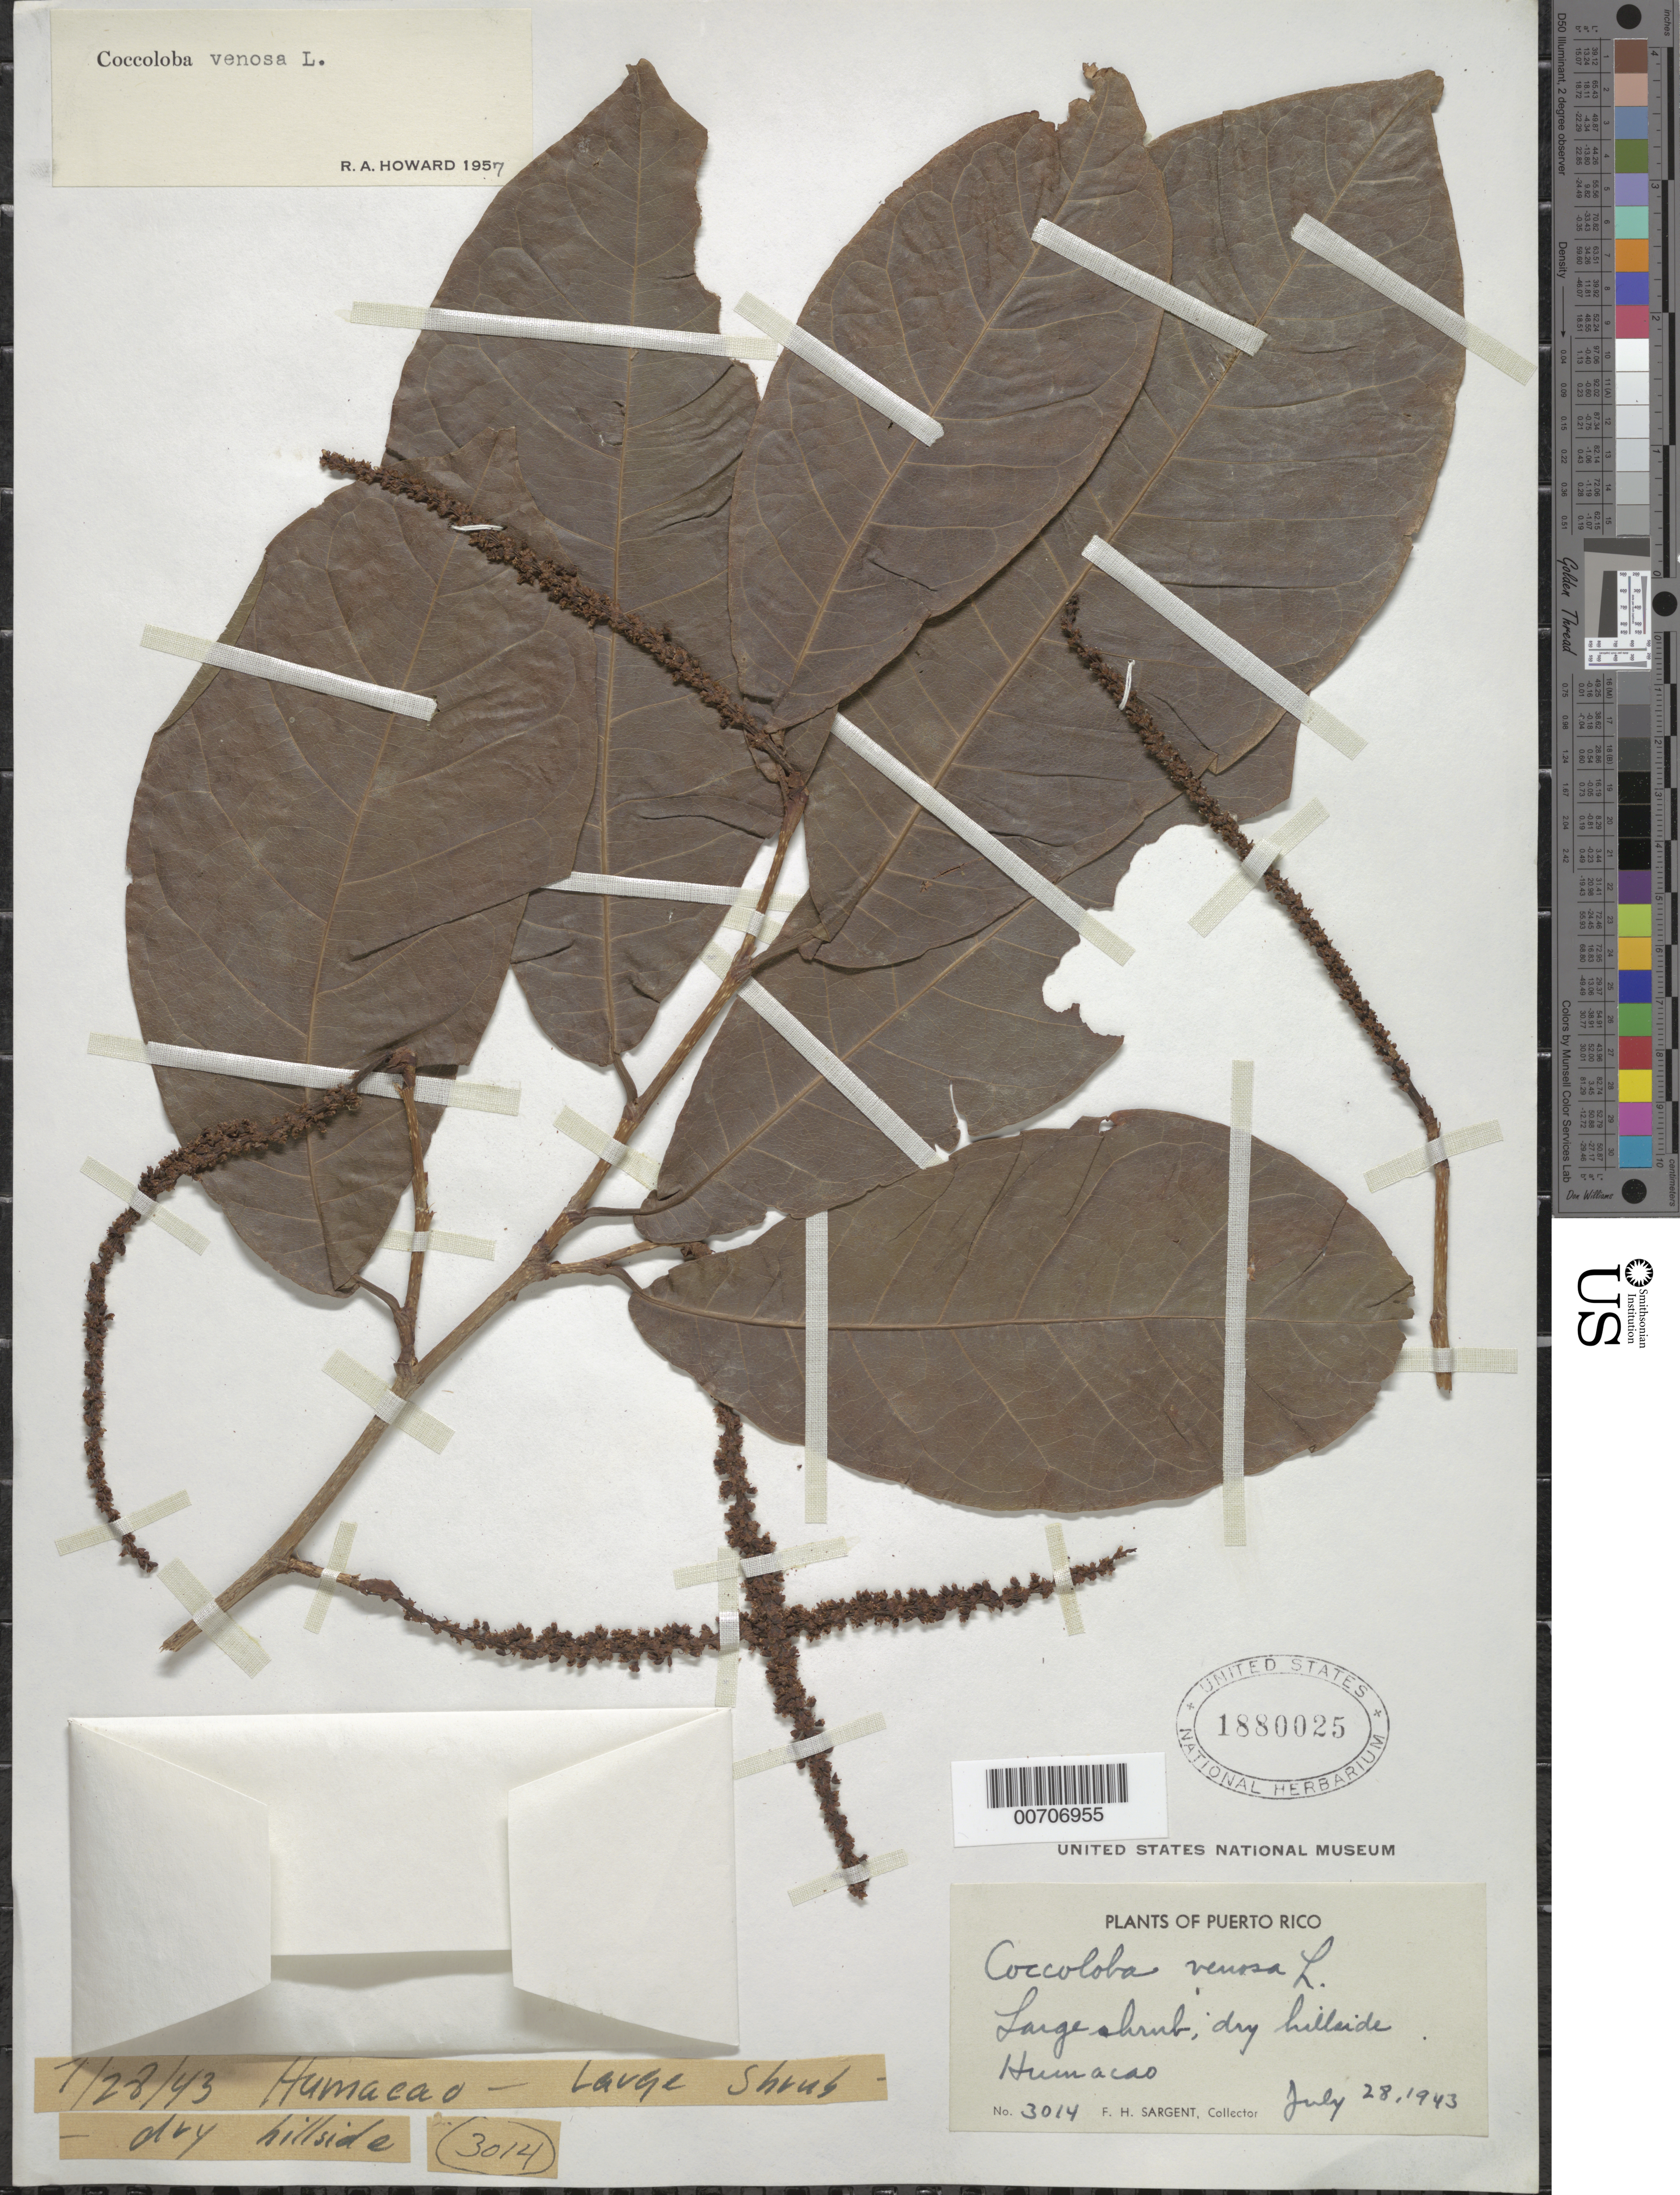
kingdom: Plantae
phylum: Tracheophyta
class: Magnoliopsida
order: Caryophyllales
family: Polygonaceae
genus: Coccoloba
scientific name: Coccoloba venosa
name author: L.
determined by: Howard, R. A.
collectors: F. H. Sargent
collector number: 3014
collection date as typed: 28 Jul 1943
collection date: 1943-07-28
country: Puerto Rico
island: Greater Antilles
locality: Humacao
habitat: Dry hillside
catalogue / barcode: US 1880025